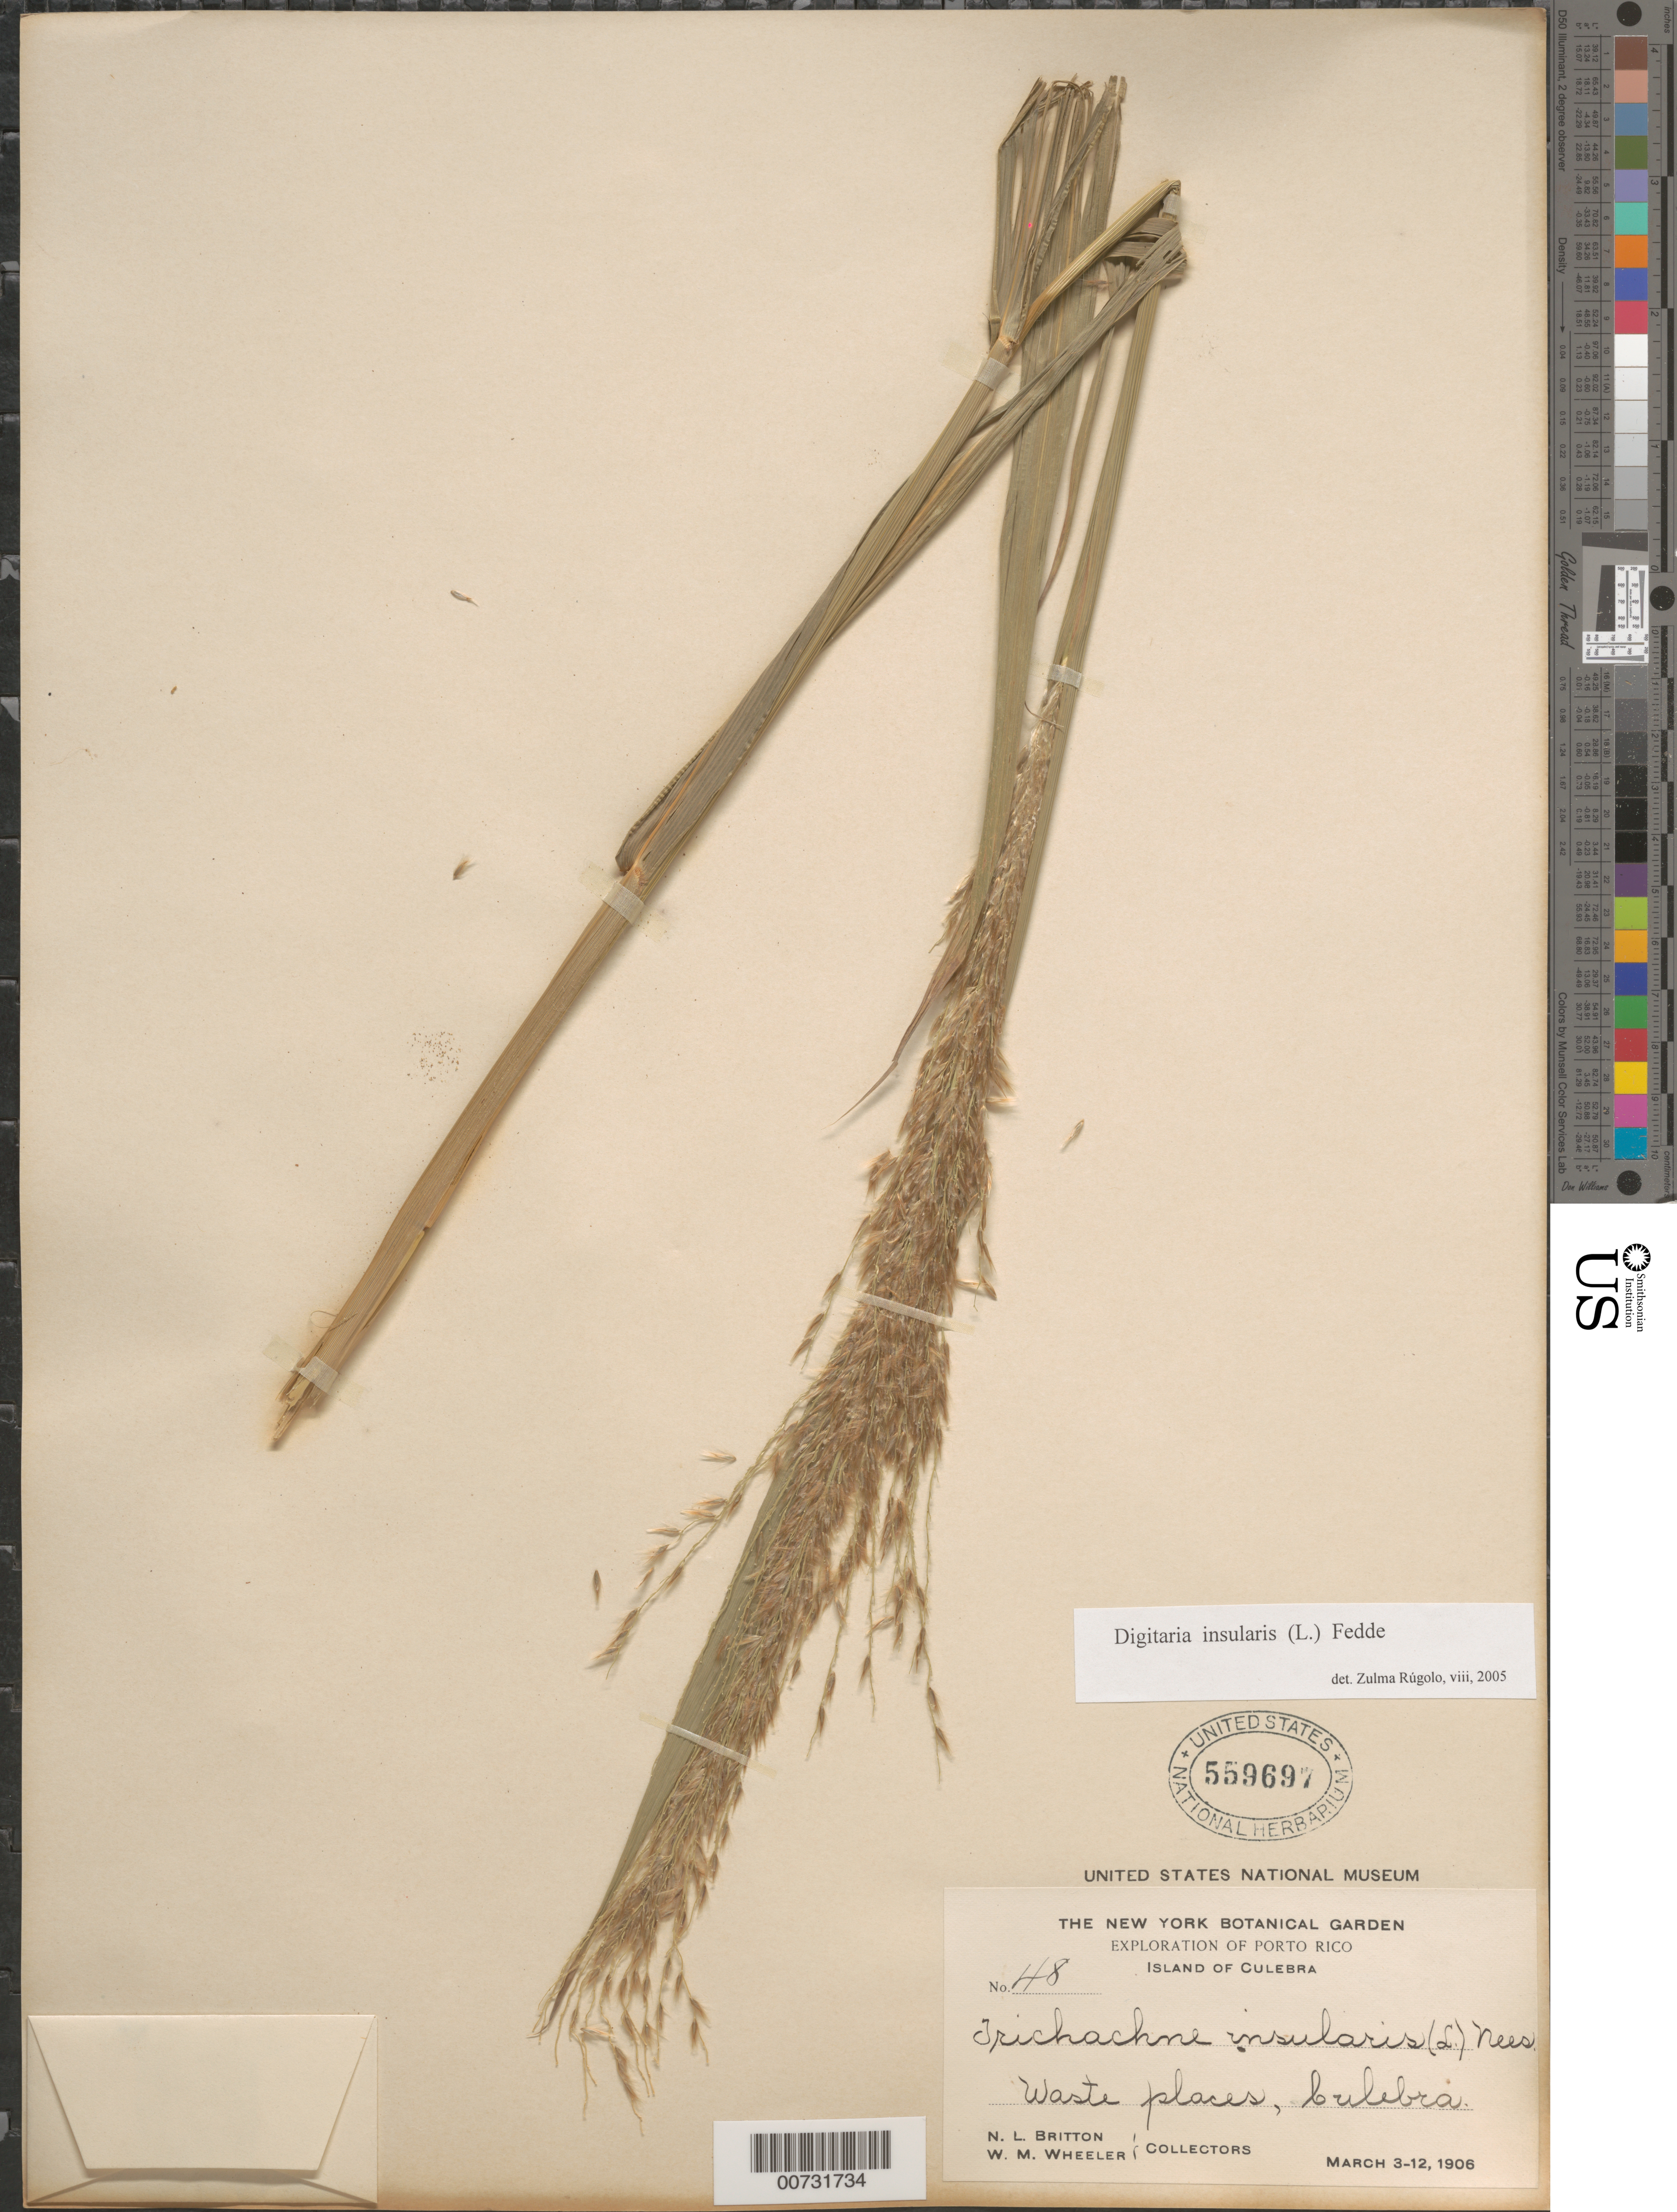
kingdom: Plantae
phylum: Tracheophyta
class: Liliopsida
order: Poales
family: Poaceae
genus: Digitaria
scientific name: Digitaria insularis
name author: (L.) Mez ex Ekman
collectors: N. Britton & W. Wheeler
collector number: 48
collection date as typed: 03 Mar 1906 to 12 Mar 1906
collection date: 1906-03-03/1906-03-12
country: Puerto Rico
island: Culebra I.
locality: Culebra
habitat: Waste places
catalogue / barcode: US 559697